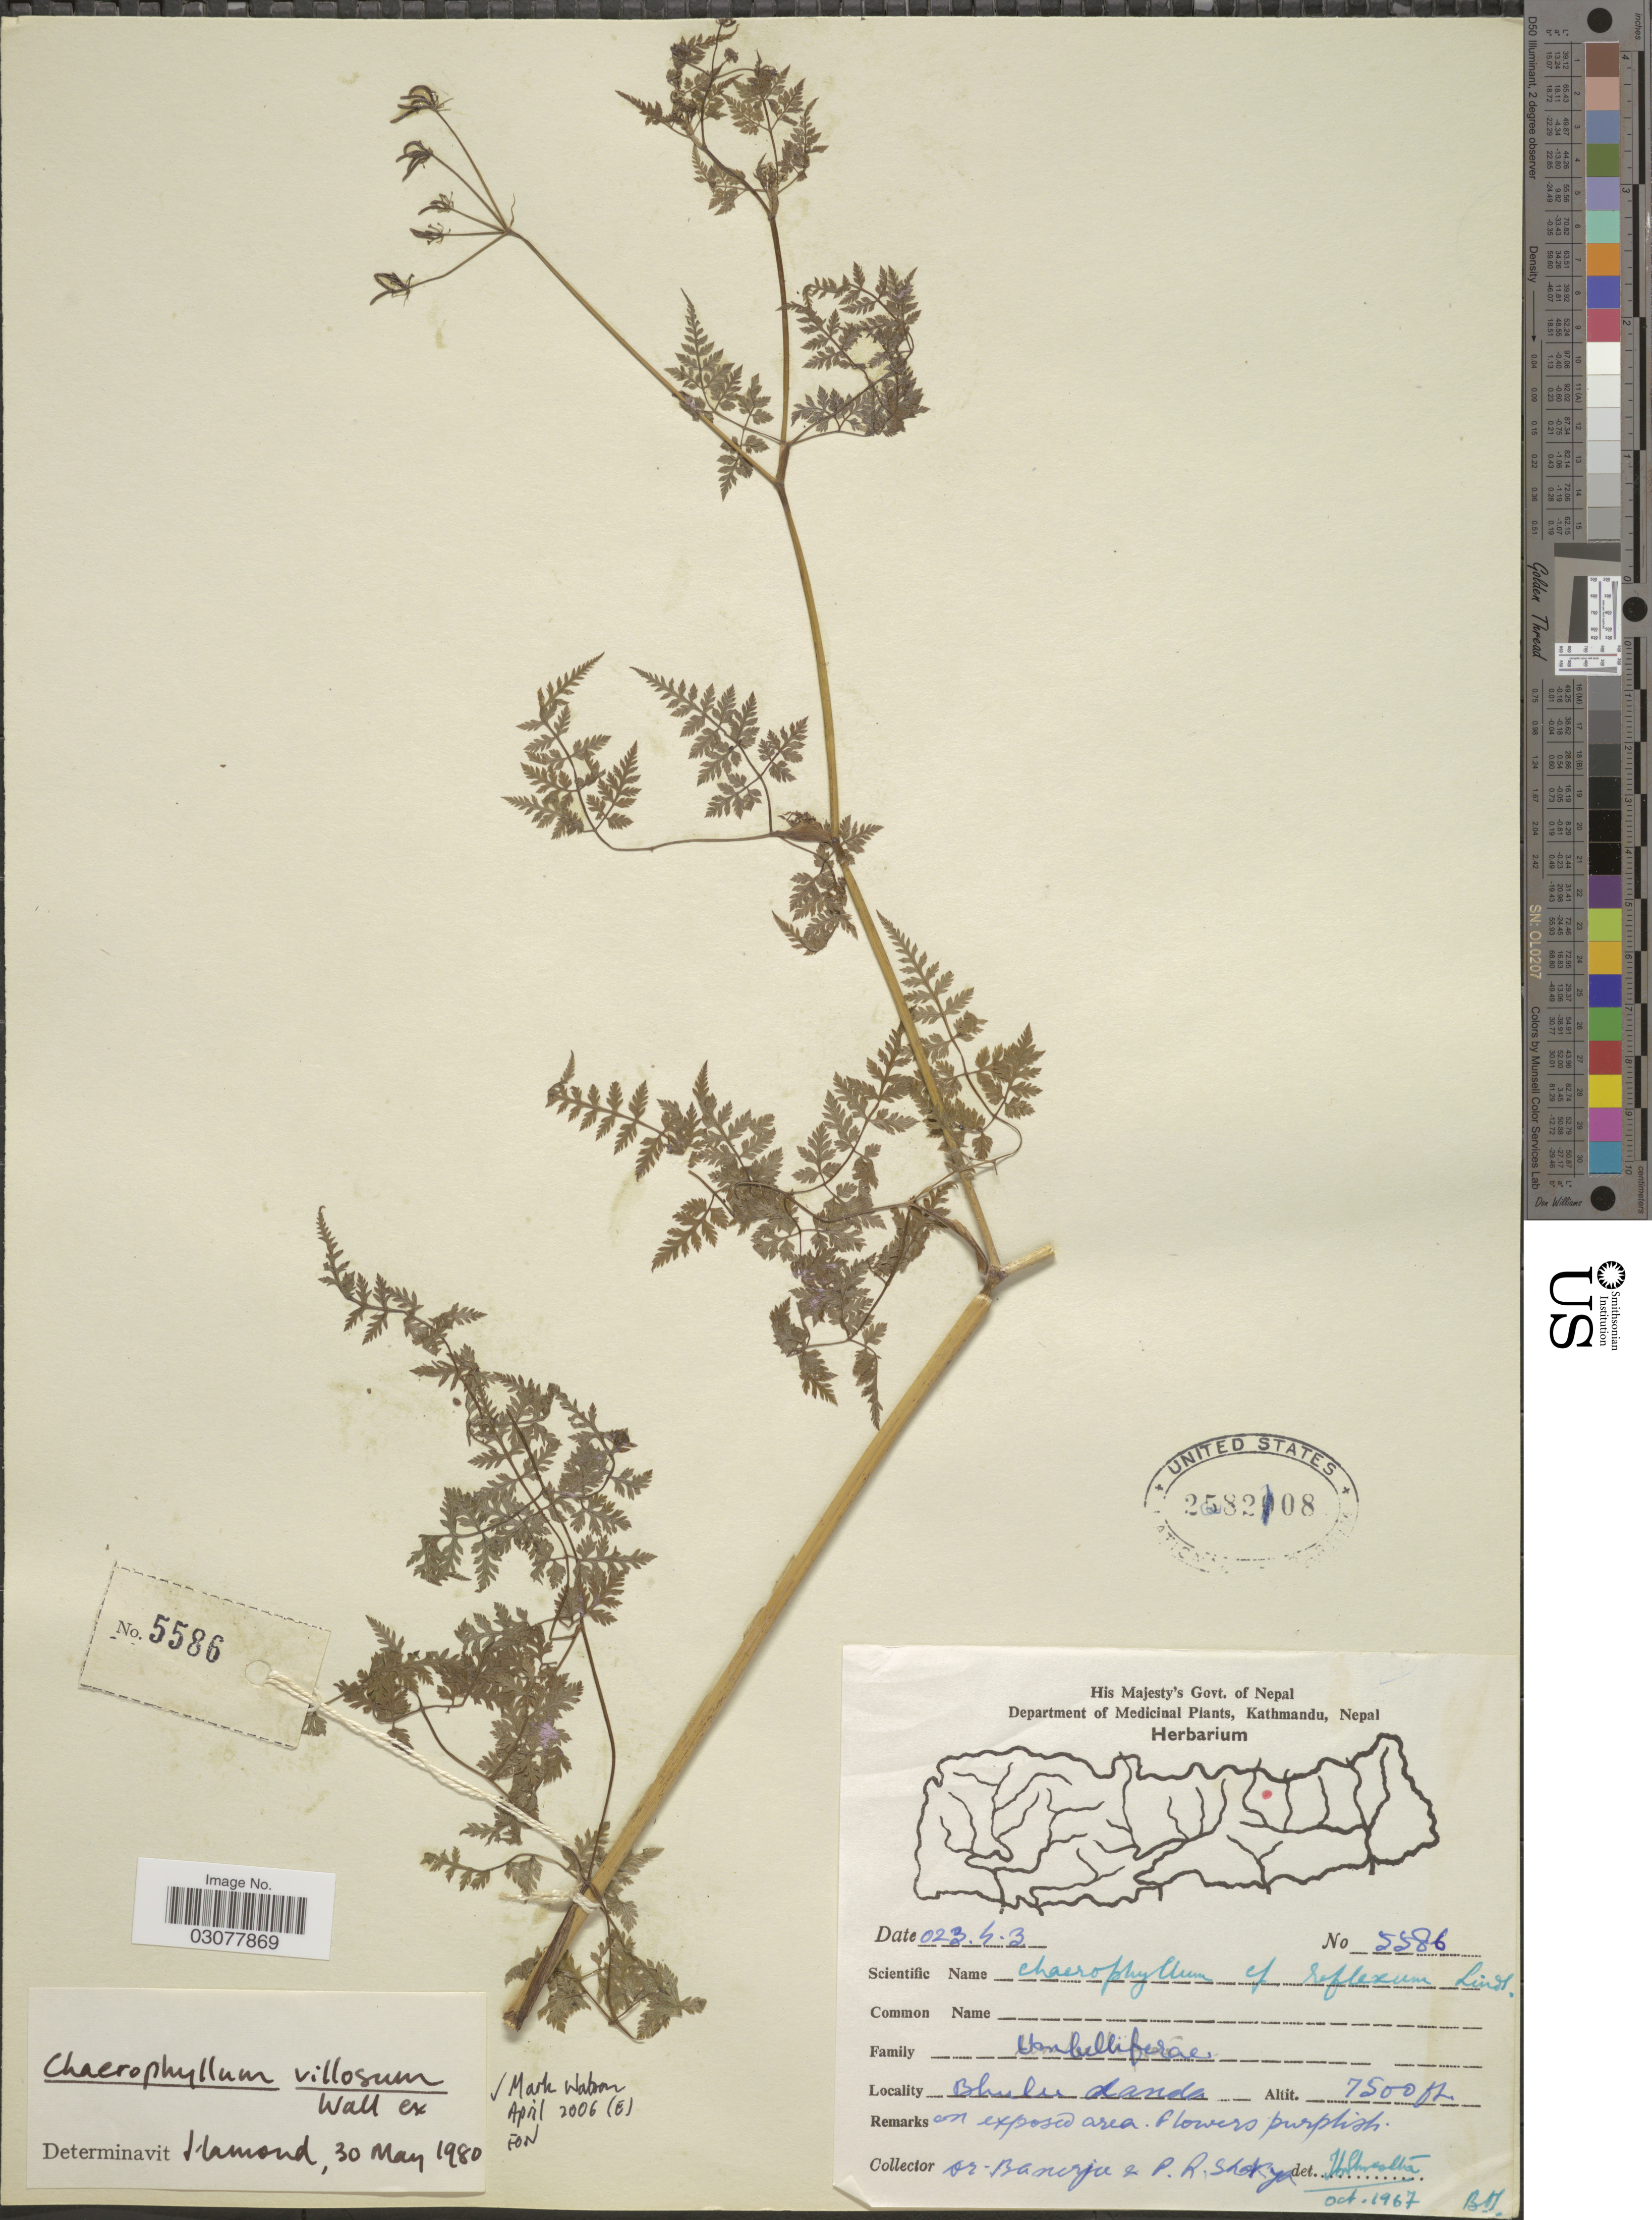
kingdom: Plantae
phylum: Tracheophyta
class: Magnoliopsida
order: Apiales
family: Apiaceae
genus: Chaerophyllum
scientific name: Chaerophyllum villosum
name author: Wall. ex DC.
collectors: -. Banerjee & P. Shokya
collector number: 5586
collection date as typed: Transcribed d/m/y: 23/4/3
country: Nepal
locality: Bhulu danda.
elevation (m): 2286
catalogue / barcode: US 2582108